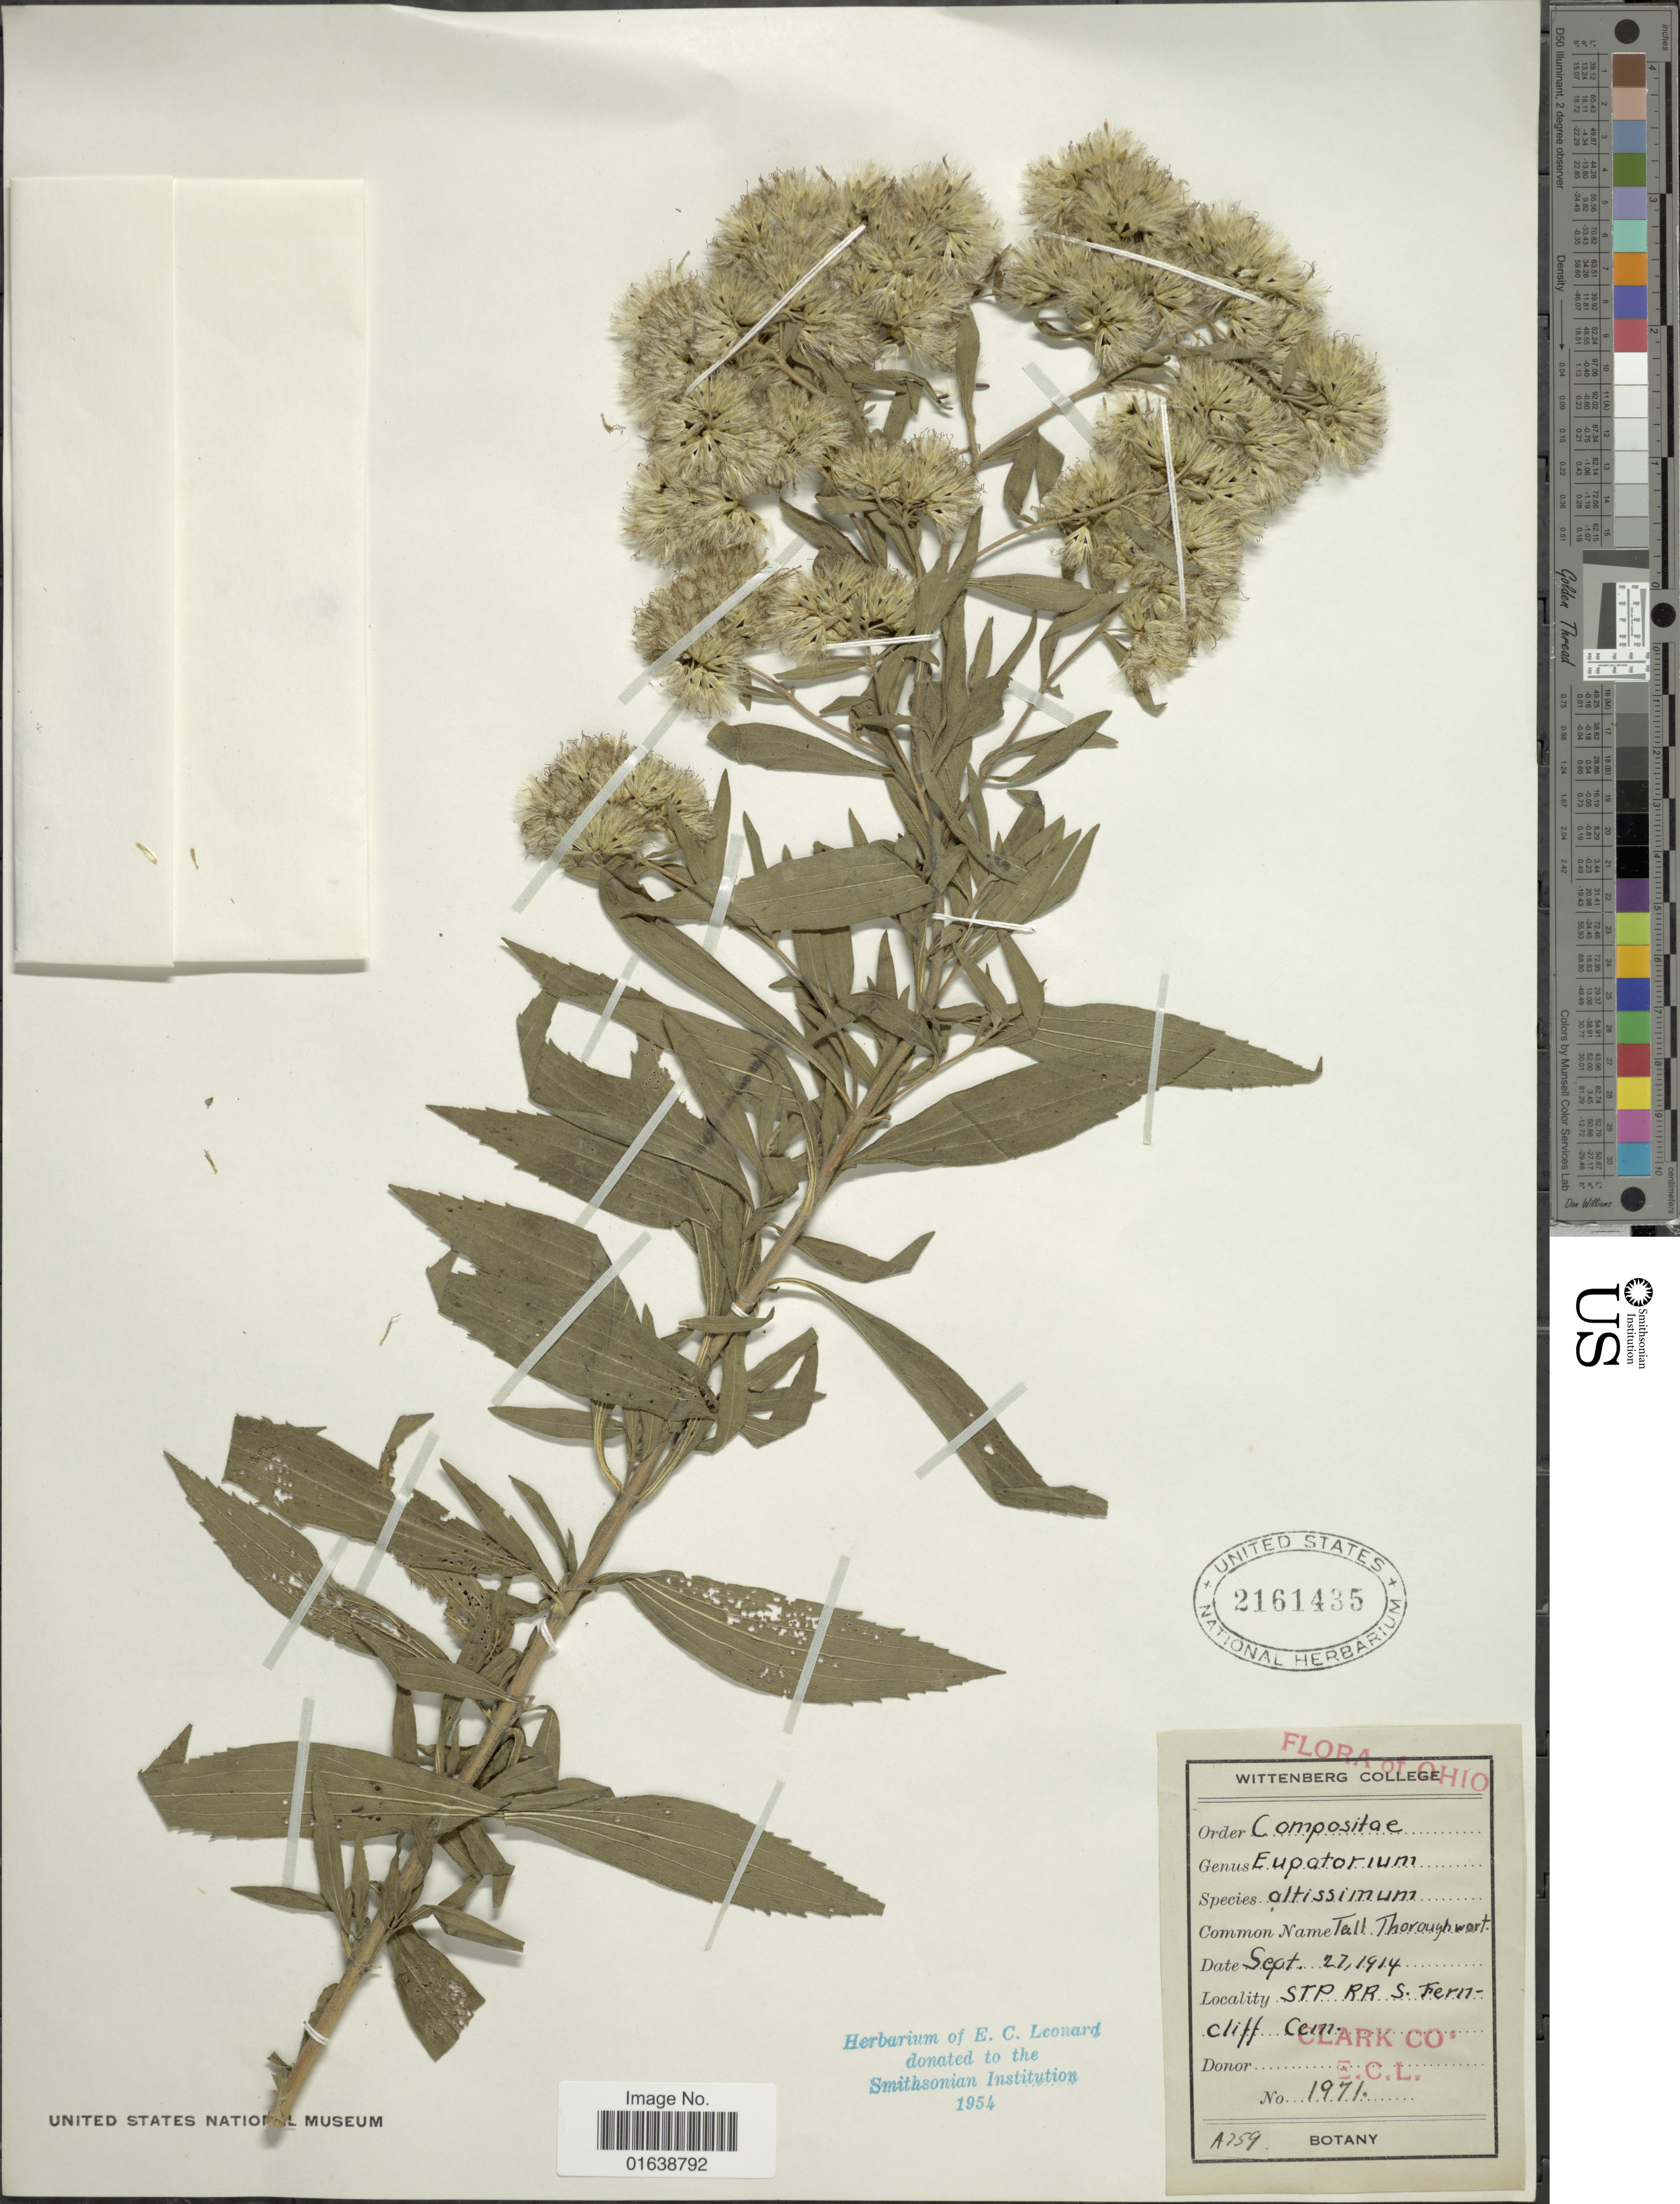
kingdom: Plantae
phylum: Tracheophyta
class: Magnoliopsida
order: Asterales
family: Asteraceae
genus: Eupatorium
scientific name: Eupatorium altissimum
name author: L.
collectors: E. C. Leonard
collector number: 1971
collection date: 1914-09-27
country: United States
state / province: Ohio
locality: Ohio. STP RR S. Fern cliff Cem.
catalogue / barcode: US 2161435